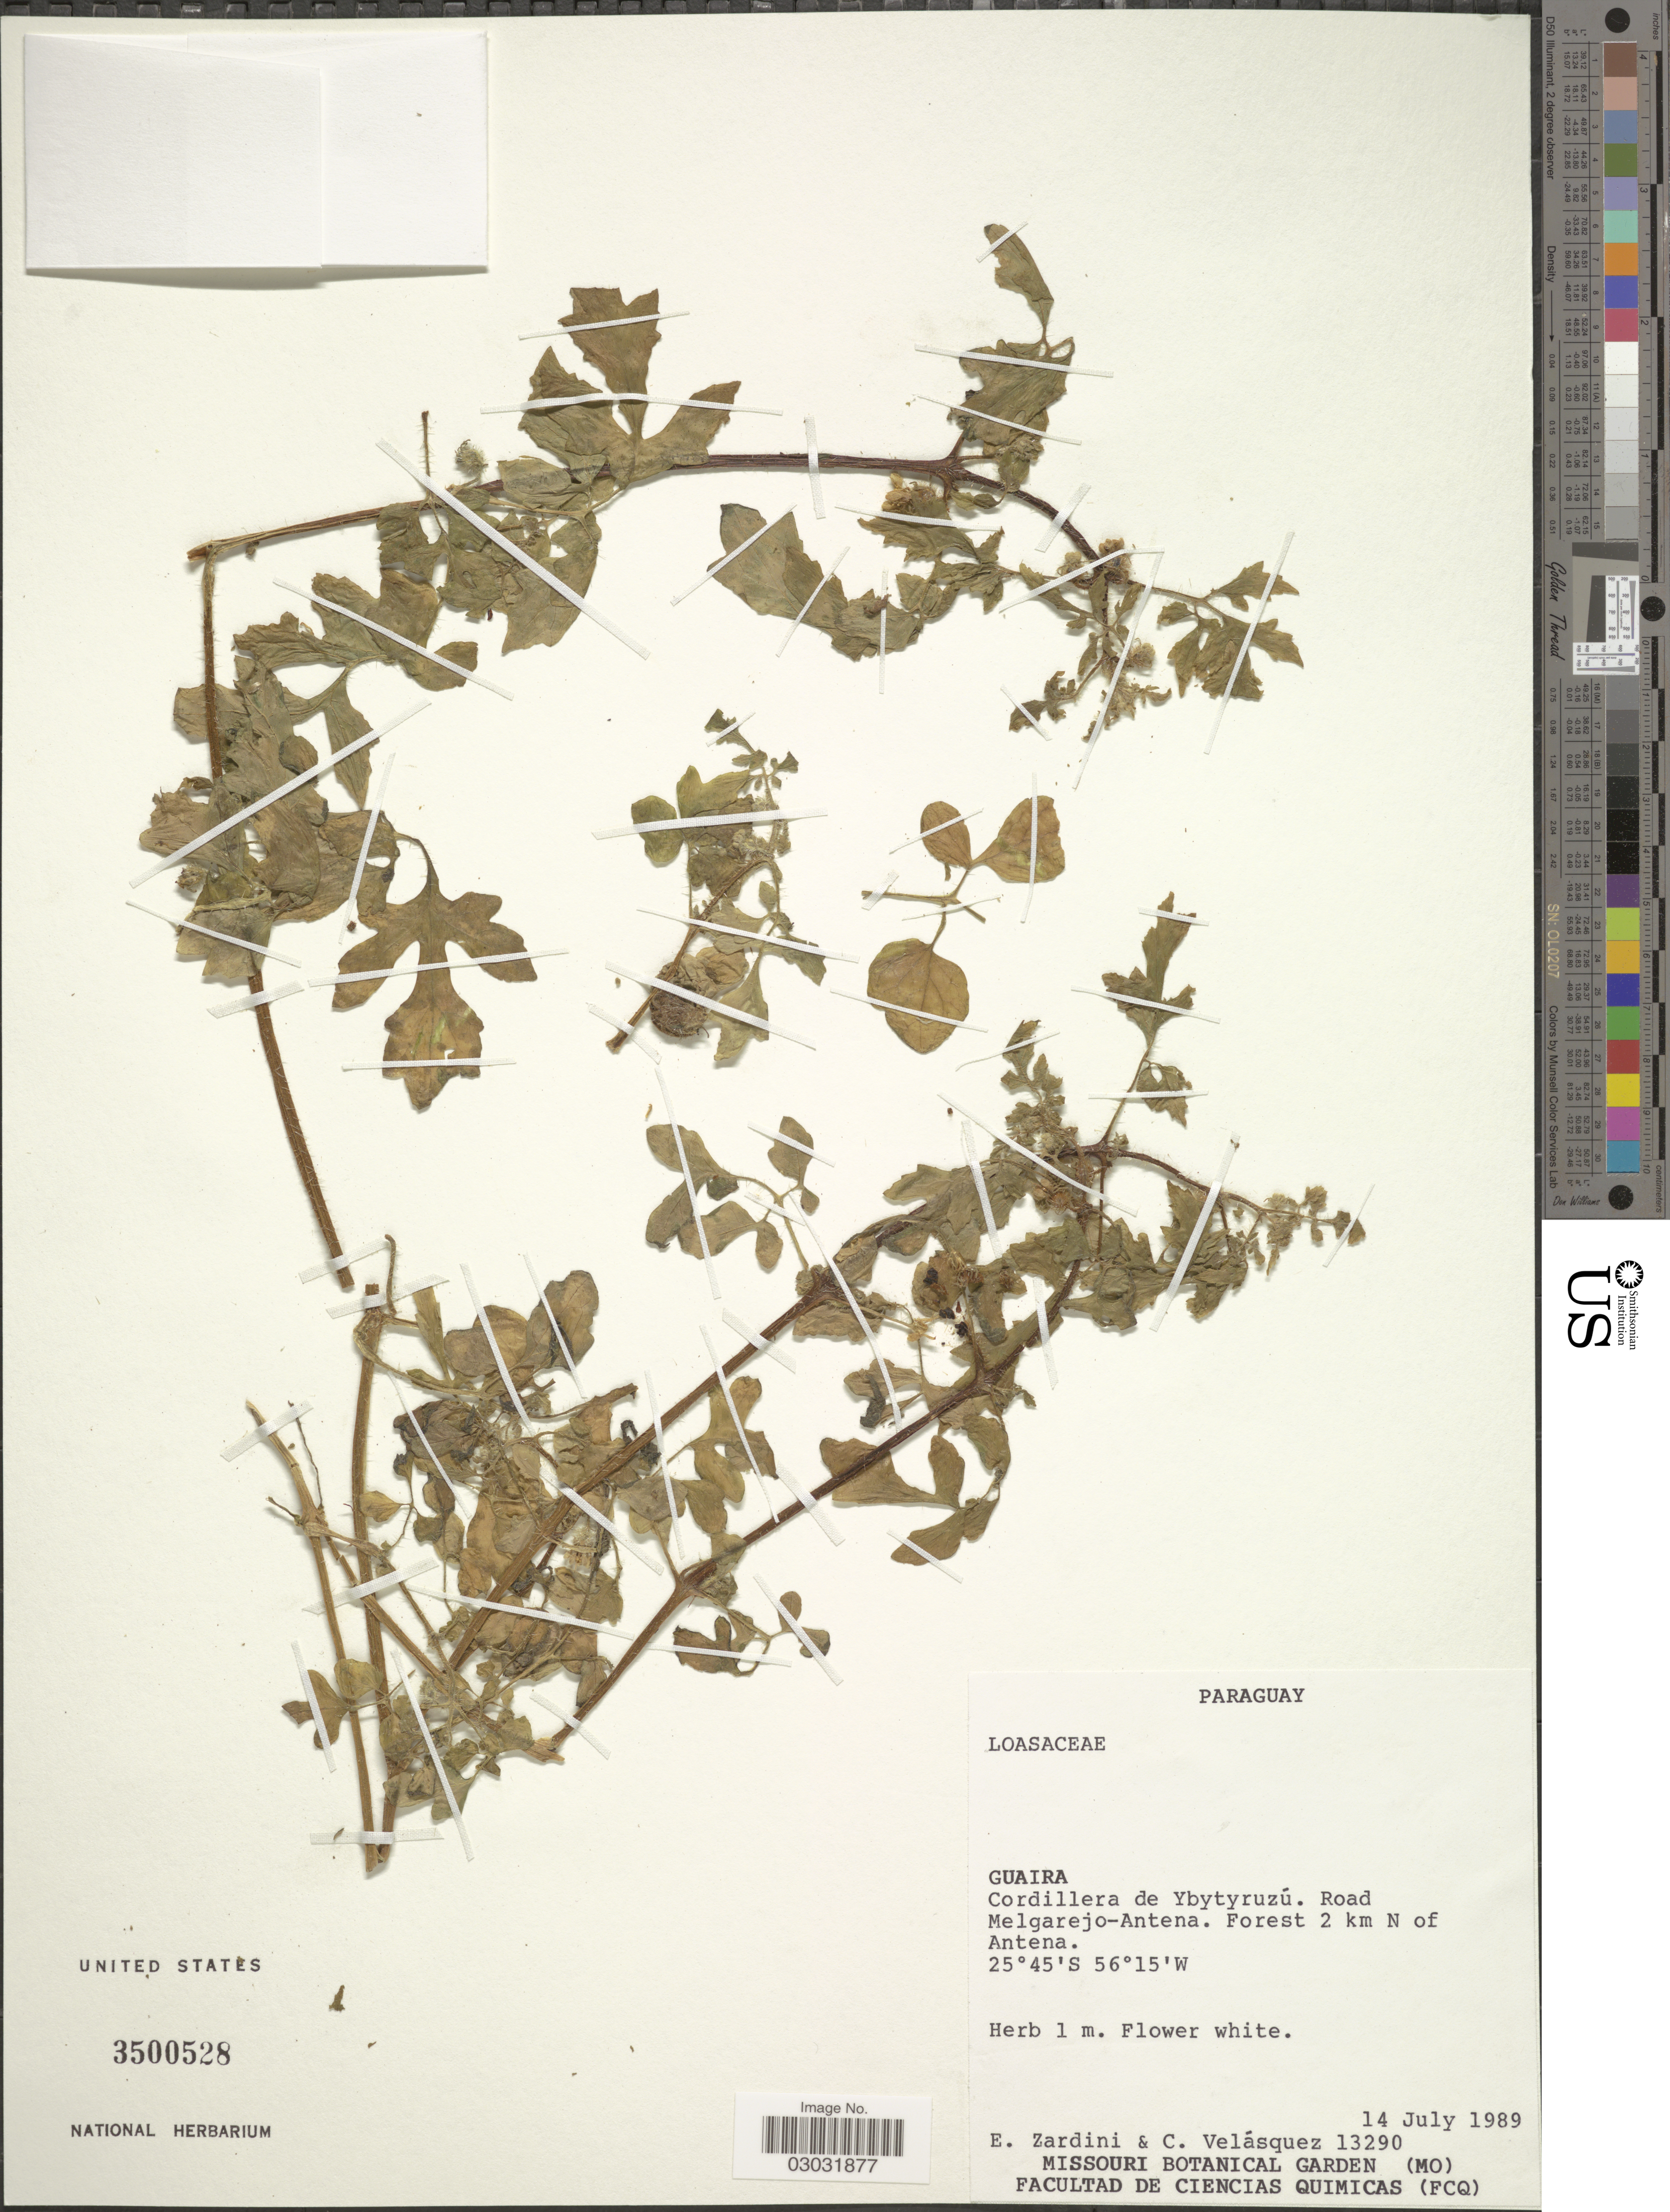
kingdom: Plantae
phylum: Tracheophyta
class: Magnoliopsida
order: Cornales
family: Loasaceae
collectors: E. Zardini & R. Velásquez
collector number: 13290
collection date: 1989-07-14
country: Paraguay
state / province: Guaira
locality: Cordillera de Ybytyruzú. Road Melgarejo-Antena. Forest 2 km N of Antena.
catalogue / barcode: US 3500528